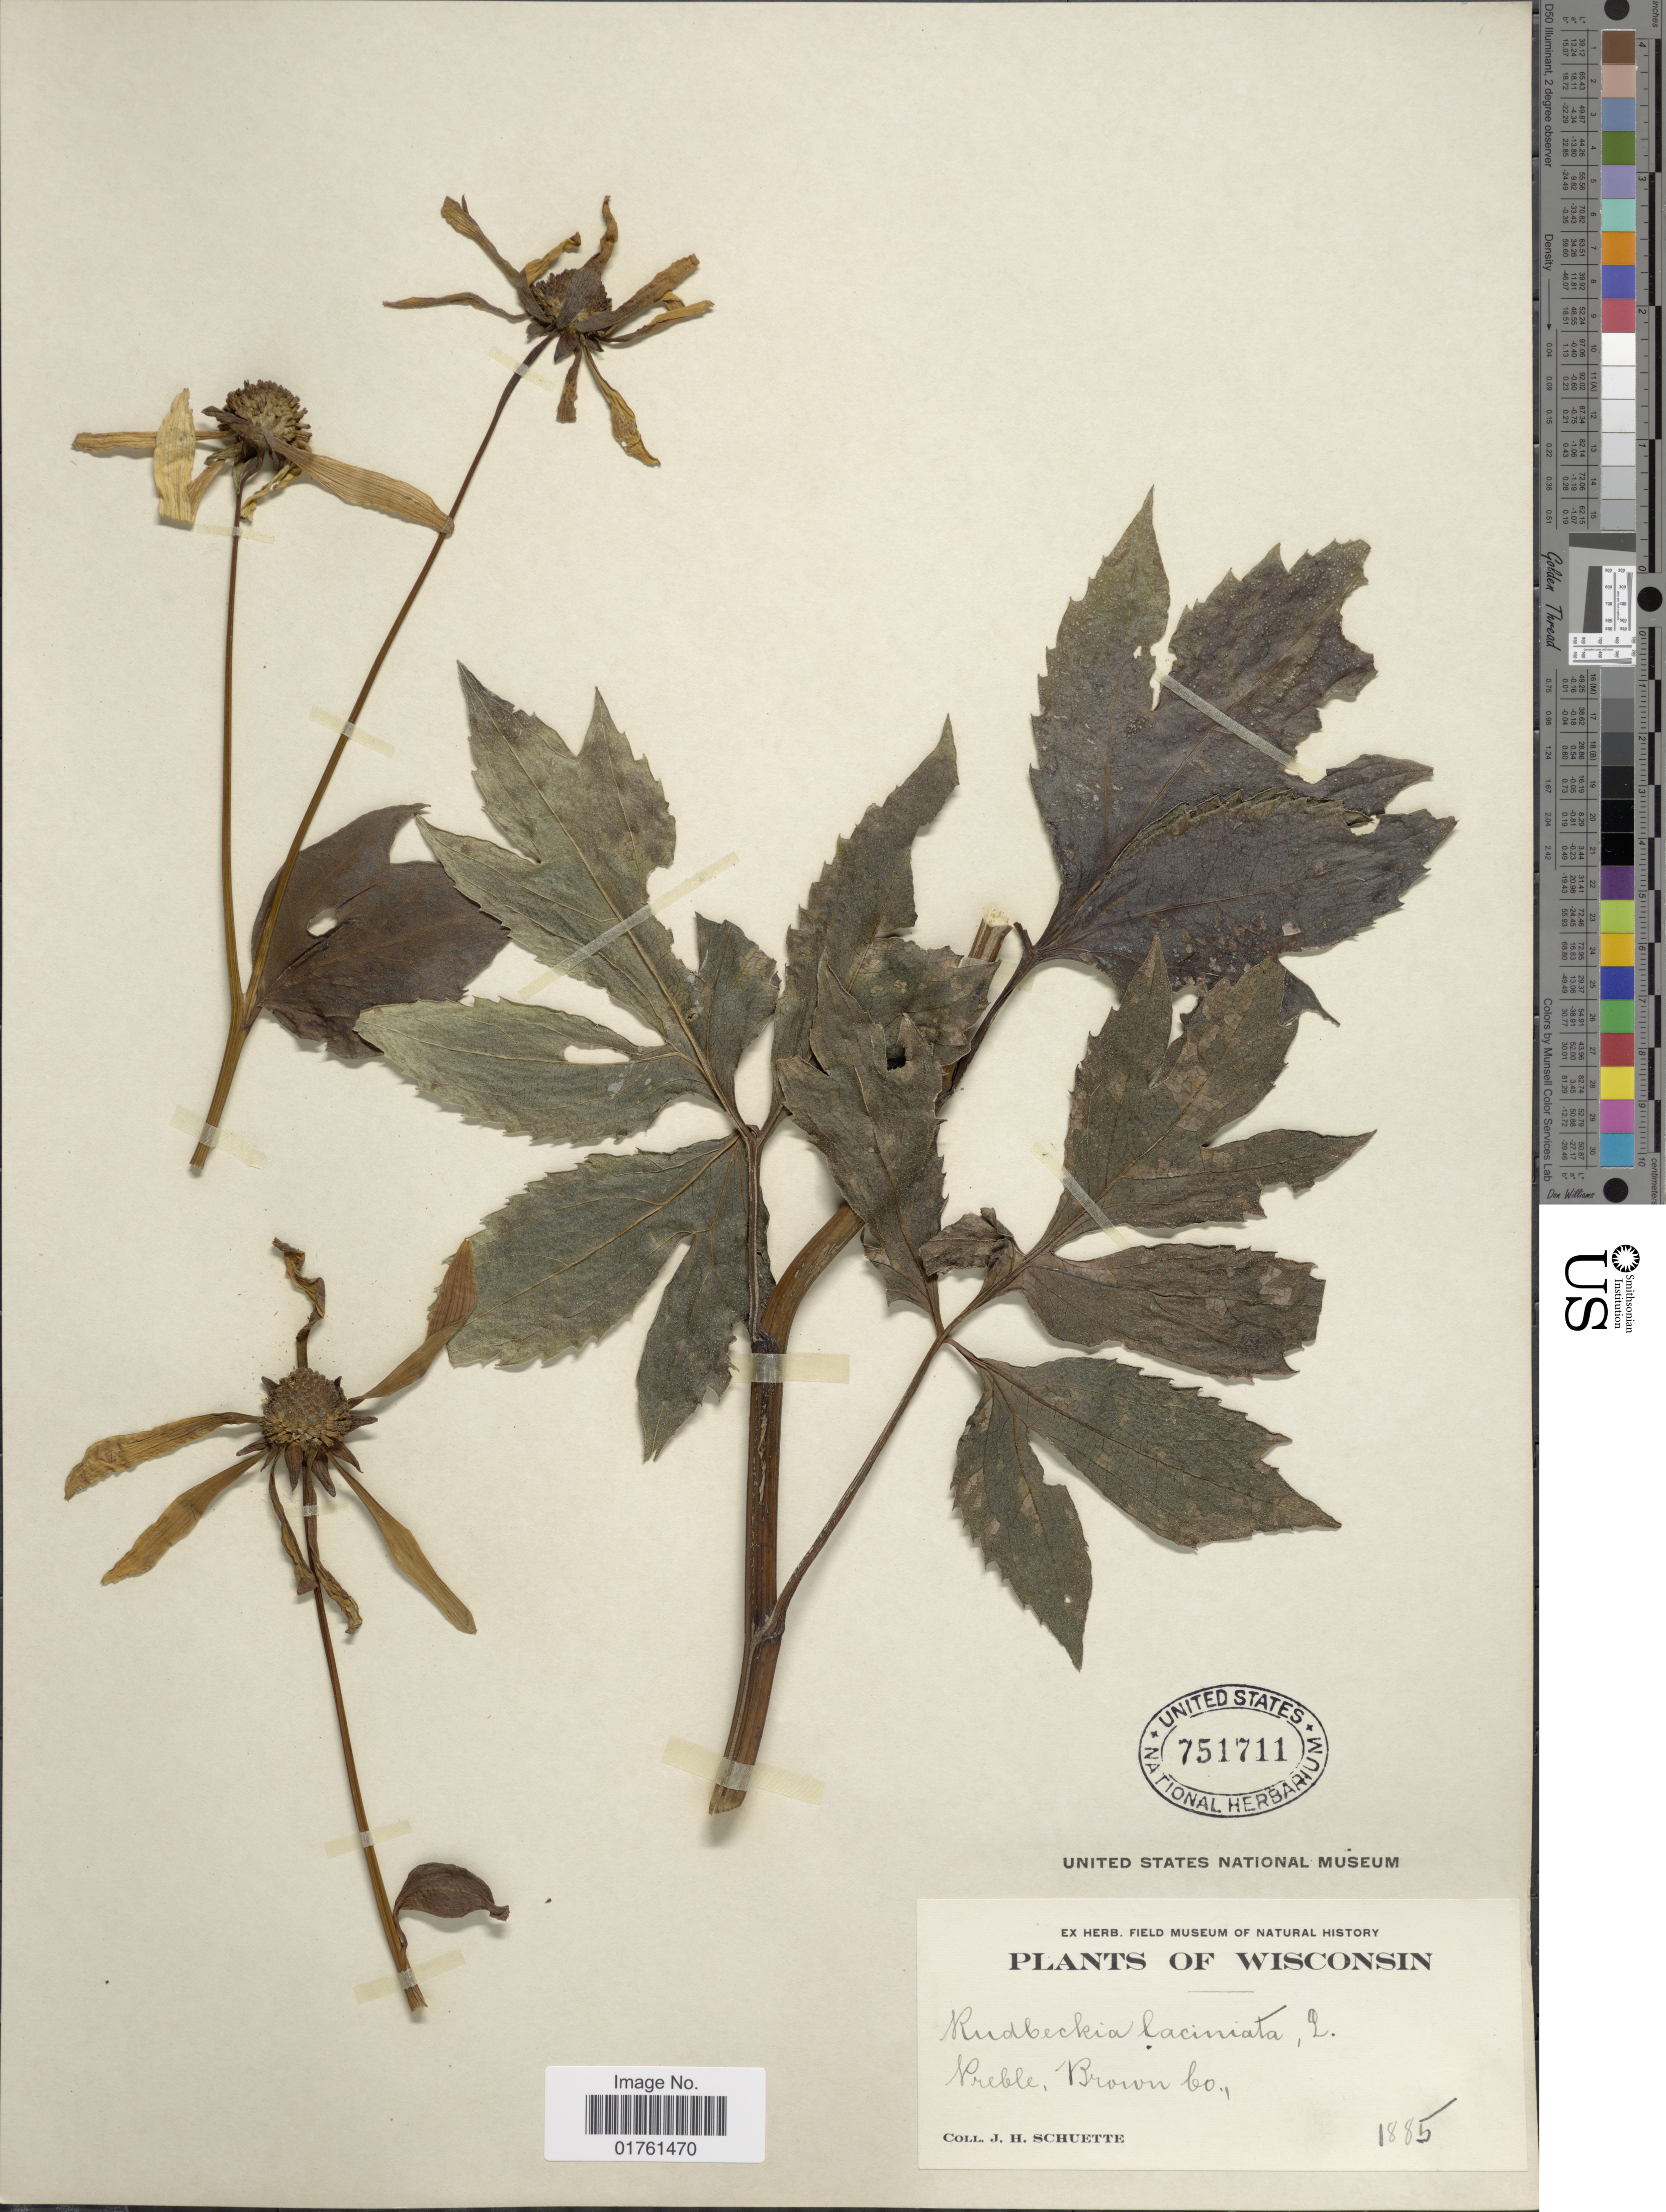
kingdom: Plantae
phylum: Tracheophyta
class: Magnoliopsida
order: Asterales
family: Asteraceae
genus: Rudbeckia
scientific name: Rudbeckia laciniata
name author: L.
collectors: J. H. Schuette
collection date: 1885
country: United States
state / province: Wisconsin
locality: Preble, brown Co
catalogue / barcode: US 751711